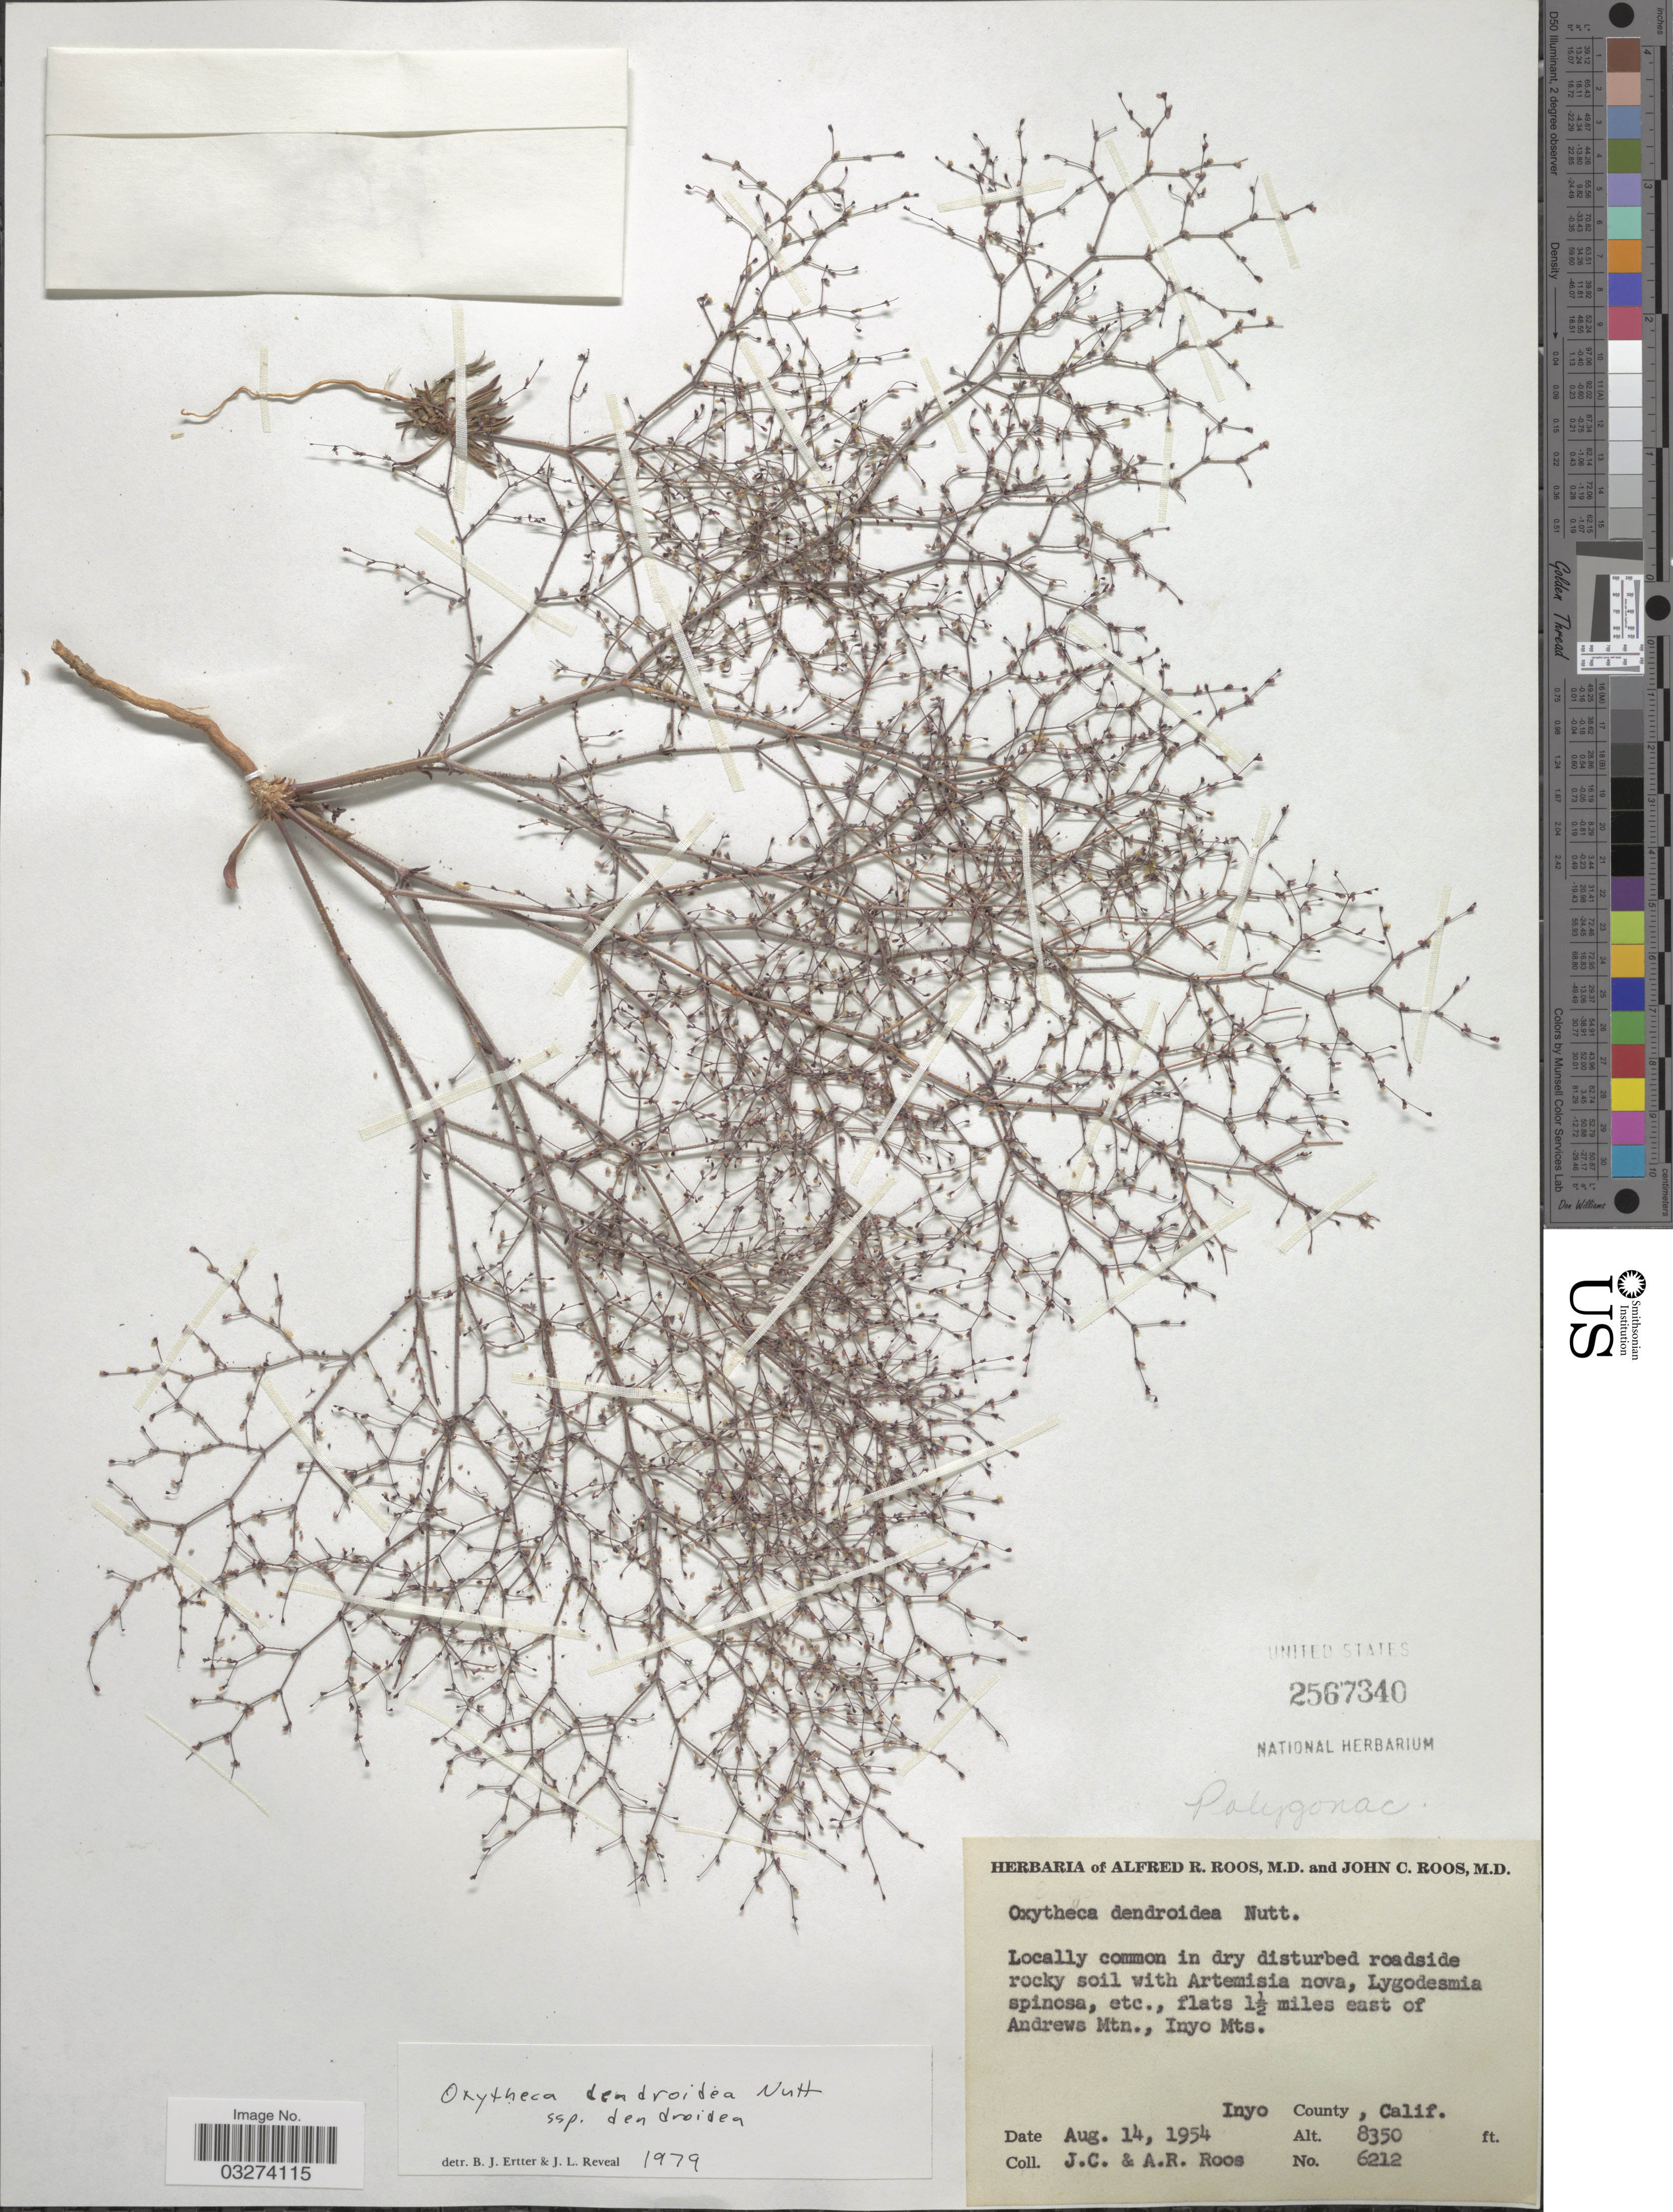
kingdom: Plantae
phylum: Tracheophyta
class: Magnoliopsida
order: Caryophyllales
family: Polygonaceae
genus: Oxytheca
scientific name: Oxytheca dendroidea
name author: Nutt.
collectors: J. C. Roos & A. R. Roos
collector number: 6212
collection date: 1954-08-14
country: United States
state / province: California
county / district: Inyo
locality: Flats 1½ miles east of Andrews Mtn., Inyo Mts. Inyo County.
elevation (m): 2545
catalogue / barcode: US 2567340